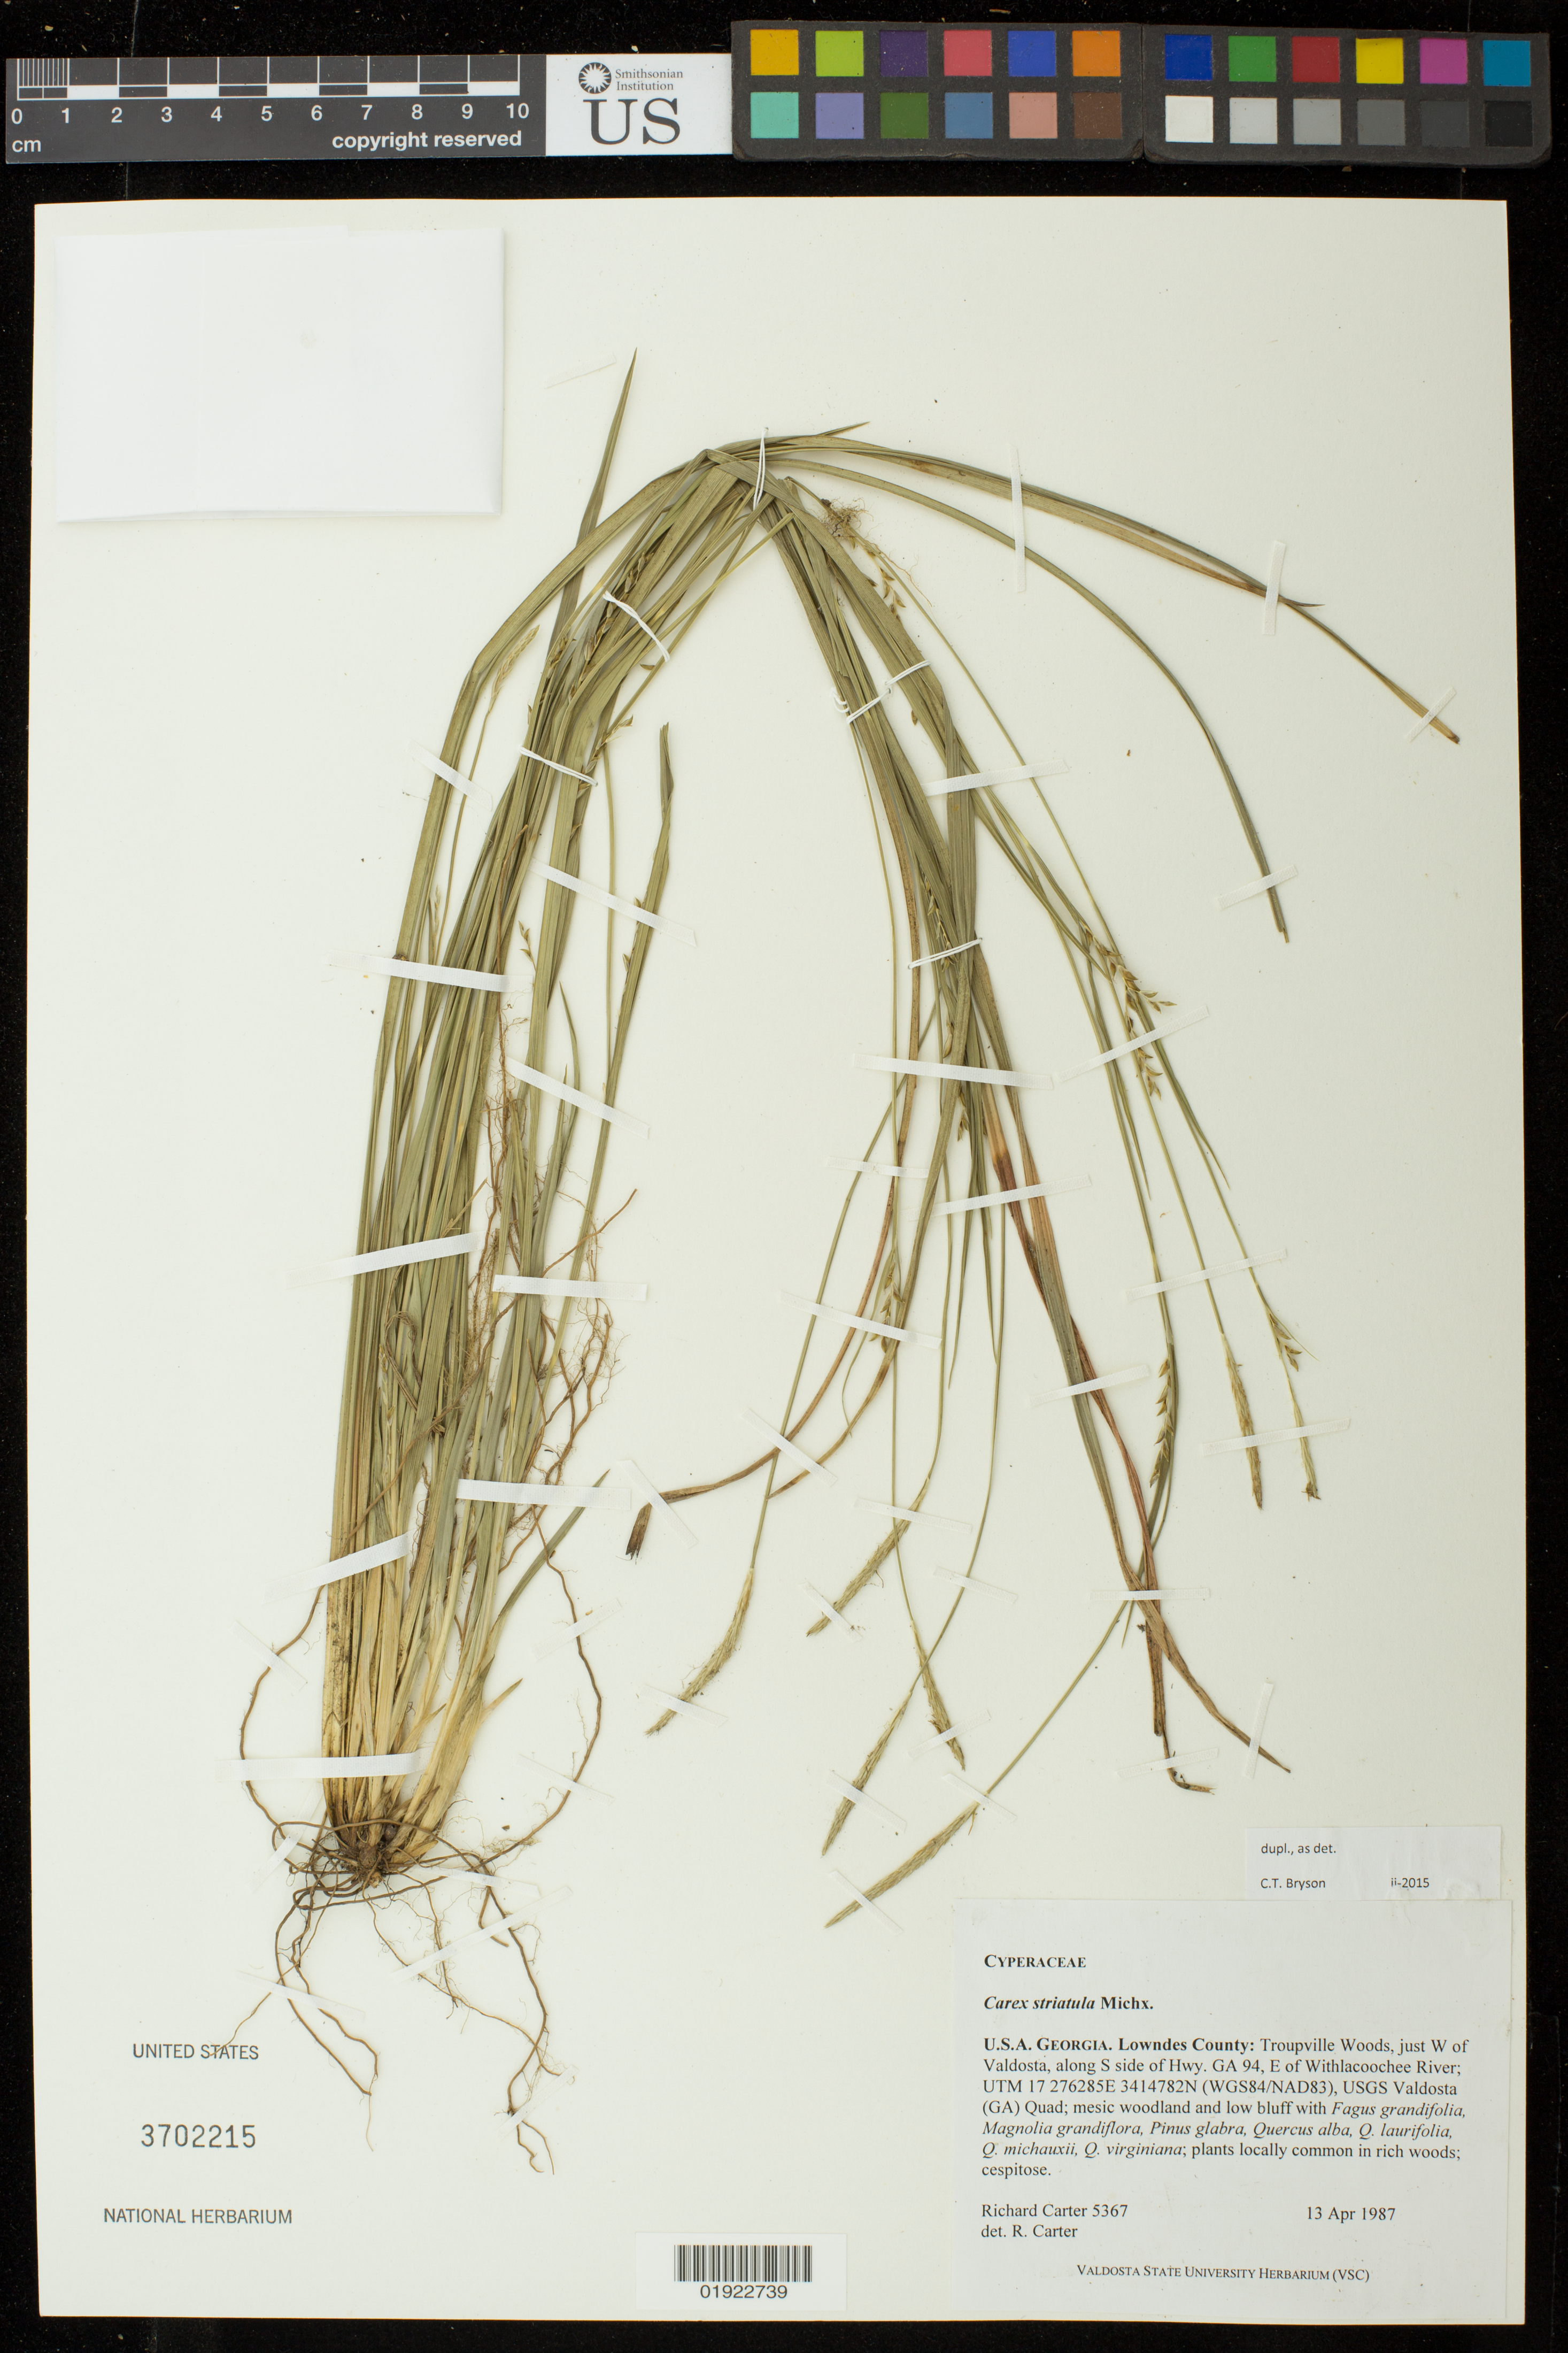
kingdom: Plantae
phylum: Tracheophyta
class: Liliopsida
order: Poales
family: Cyperaceae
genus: Carex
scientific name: Carex striatula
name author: Michx.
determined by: Carter, R.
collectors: R. Carter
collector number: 5367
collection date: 1987-04-13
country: United States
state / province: Georgia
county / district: Lowndes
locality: Troupville Woods, just W of Valdosta, along S side of Hwy. GA 94, E of Withlacoochee River; USGS Valdosta (GA) Quad.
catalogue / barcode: US 3702215